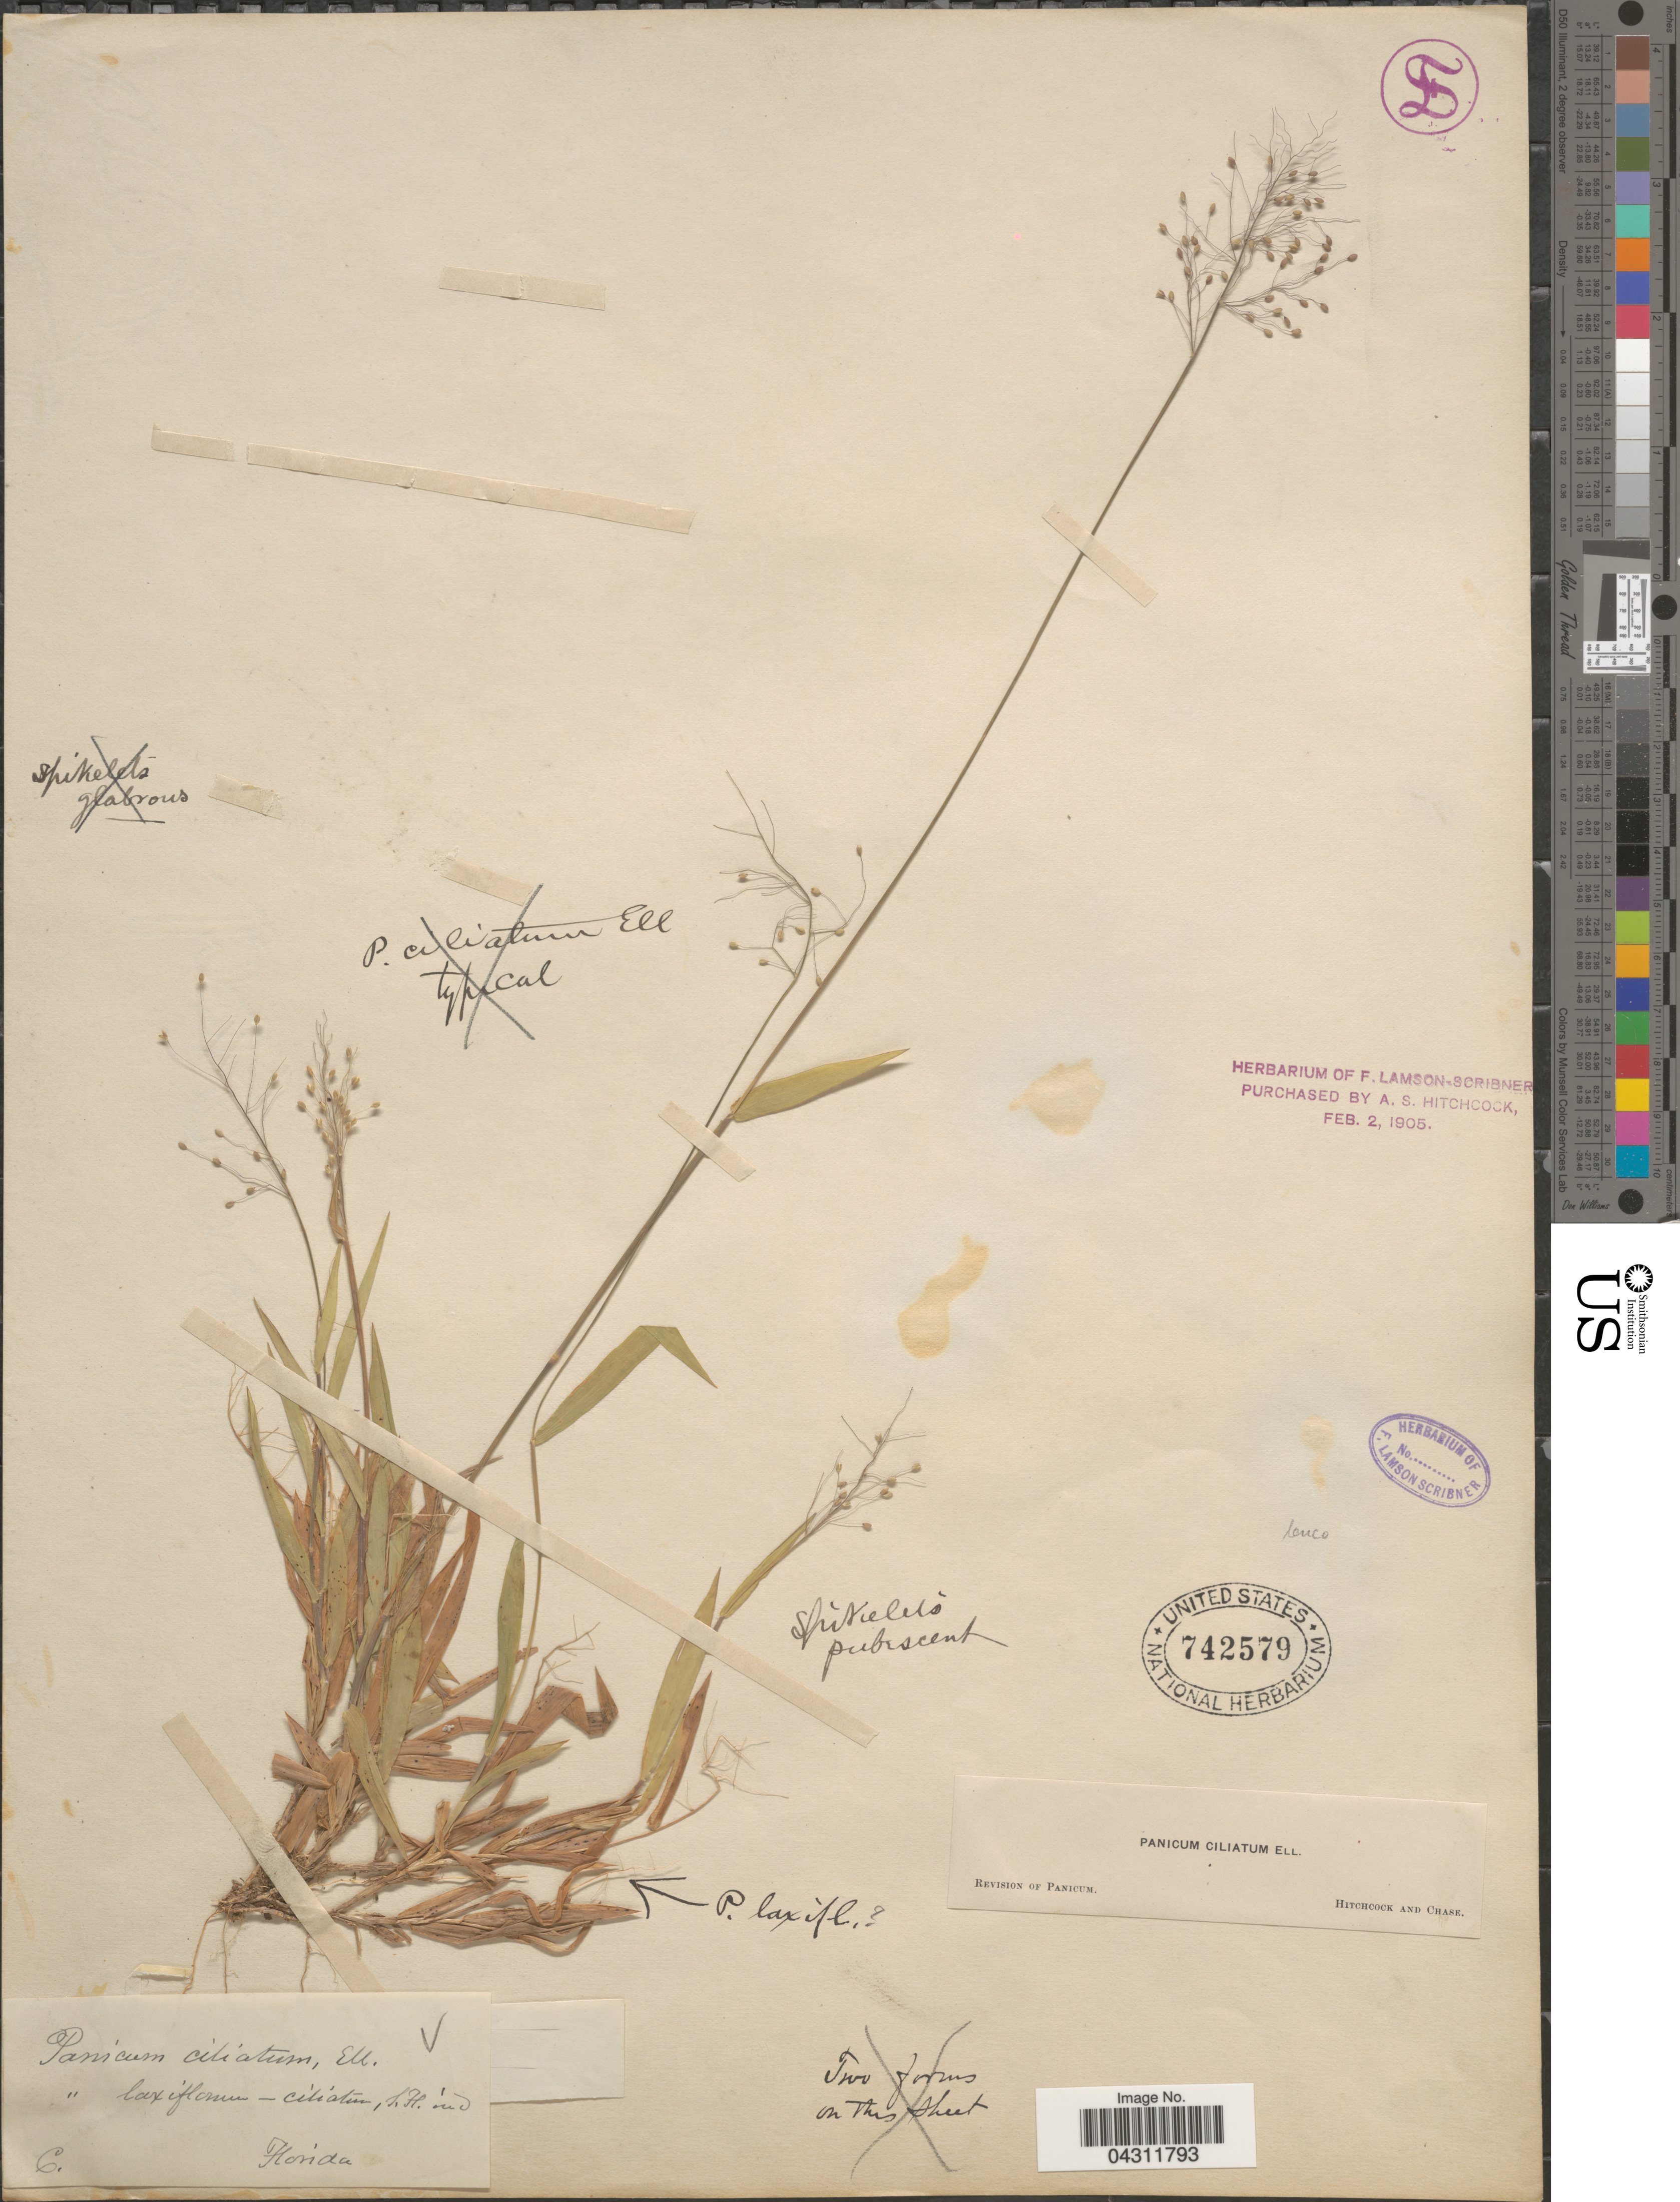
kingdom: Plantae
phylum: Tracheophyta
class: Liliopsida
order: Poales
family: Poaceae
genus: Dichanthelium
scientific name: Dichanthelium strigosum var. leucoblepharis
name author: (Trin.) Freckmann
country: United States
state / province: Florida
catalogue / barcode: US 742579